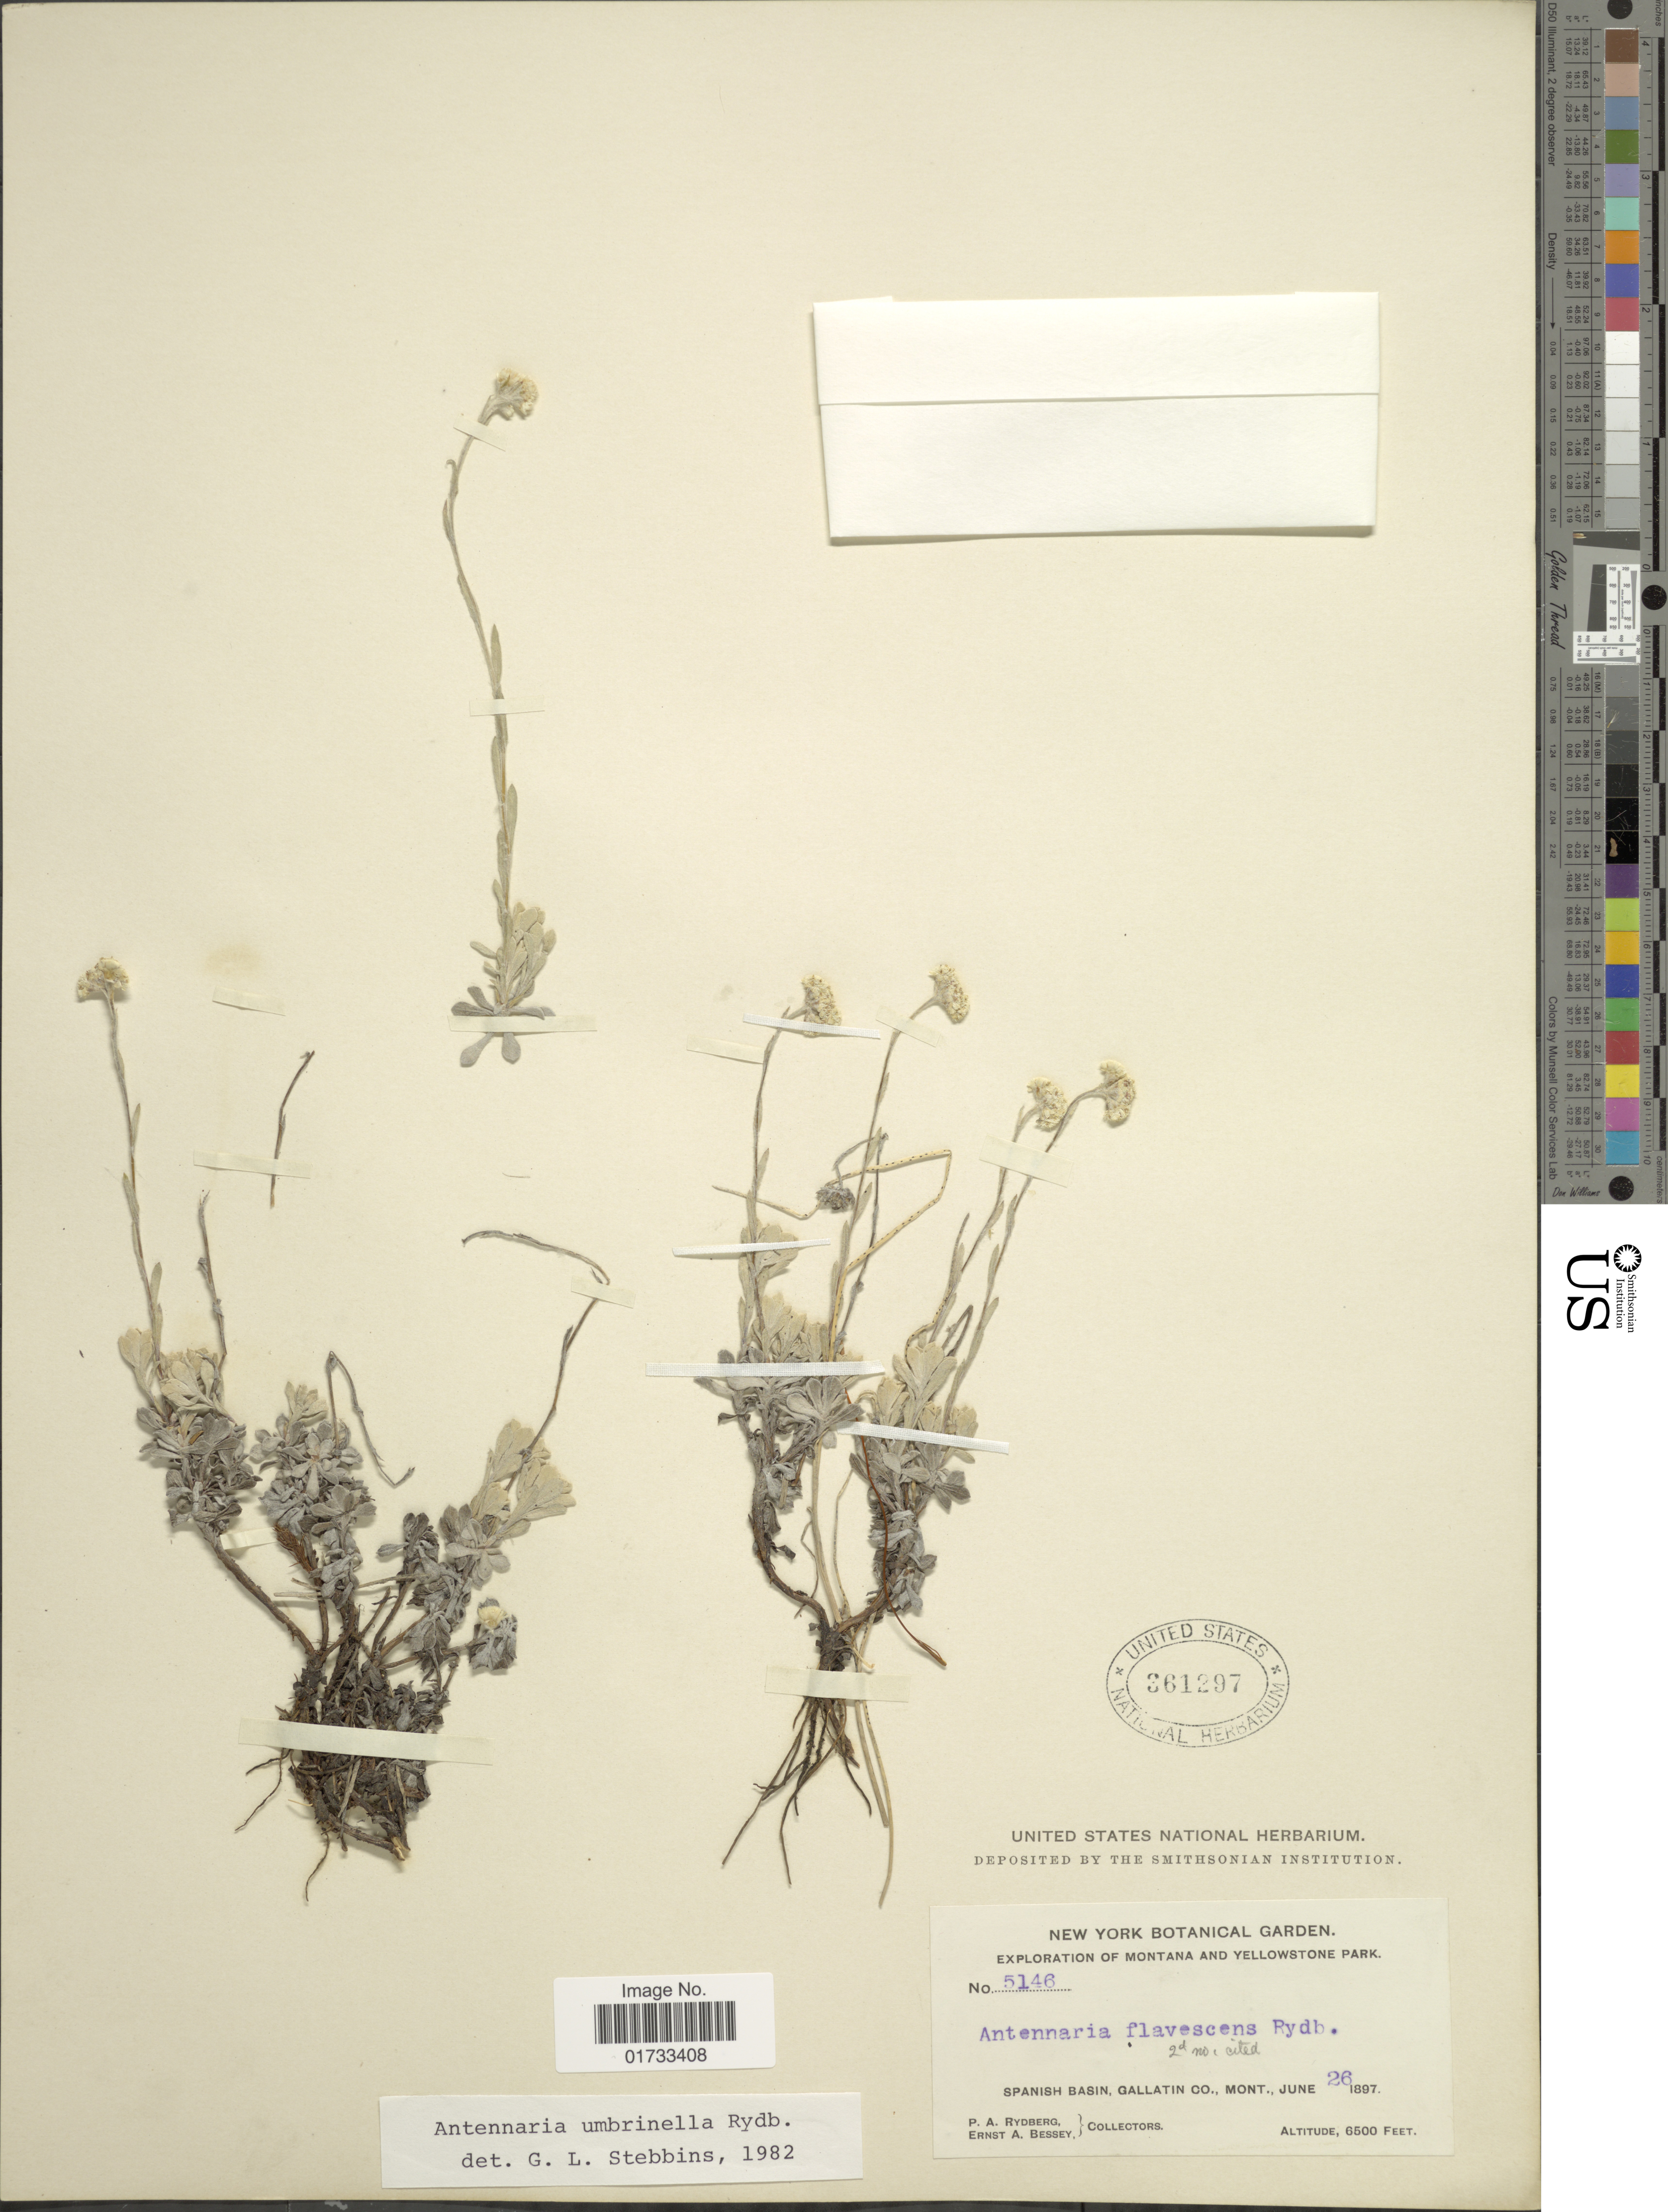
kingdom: Plantae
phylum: Tracheophyta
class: Magnoliopsida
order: Asterales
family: Asteraceae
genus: Antennaria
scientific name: Antennaria umbrinella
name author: Rydb.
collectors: P. A. Rydberg & E. A. Bessey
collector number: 5146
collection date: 1897-06-26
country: United States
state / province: Montana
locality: Montana and Yellowstone Park, Spanish Basin, Gallatin Co.,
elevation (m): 1981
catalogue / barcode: US 361297